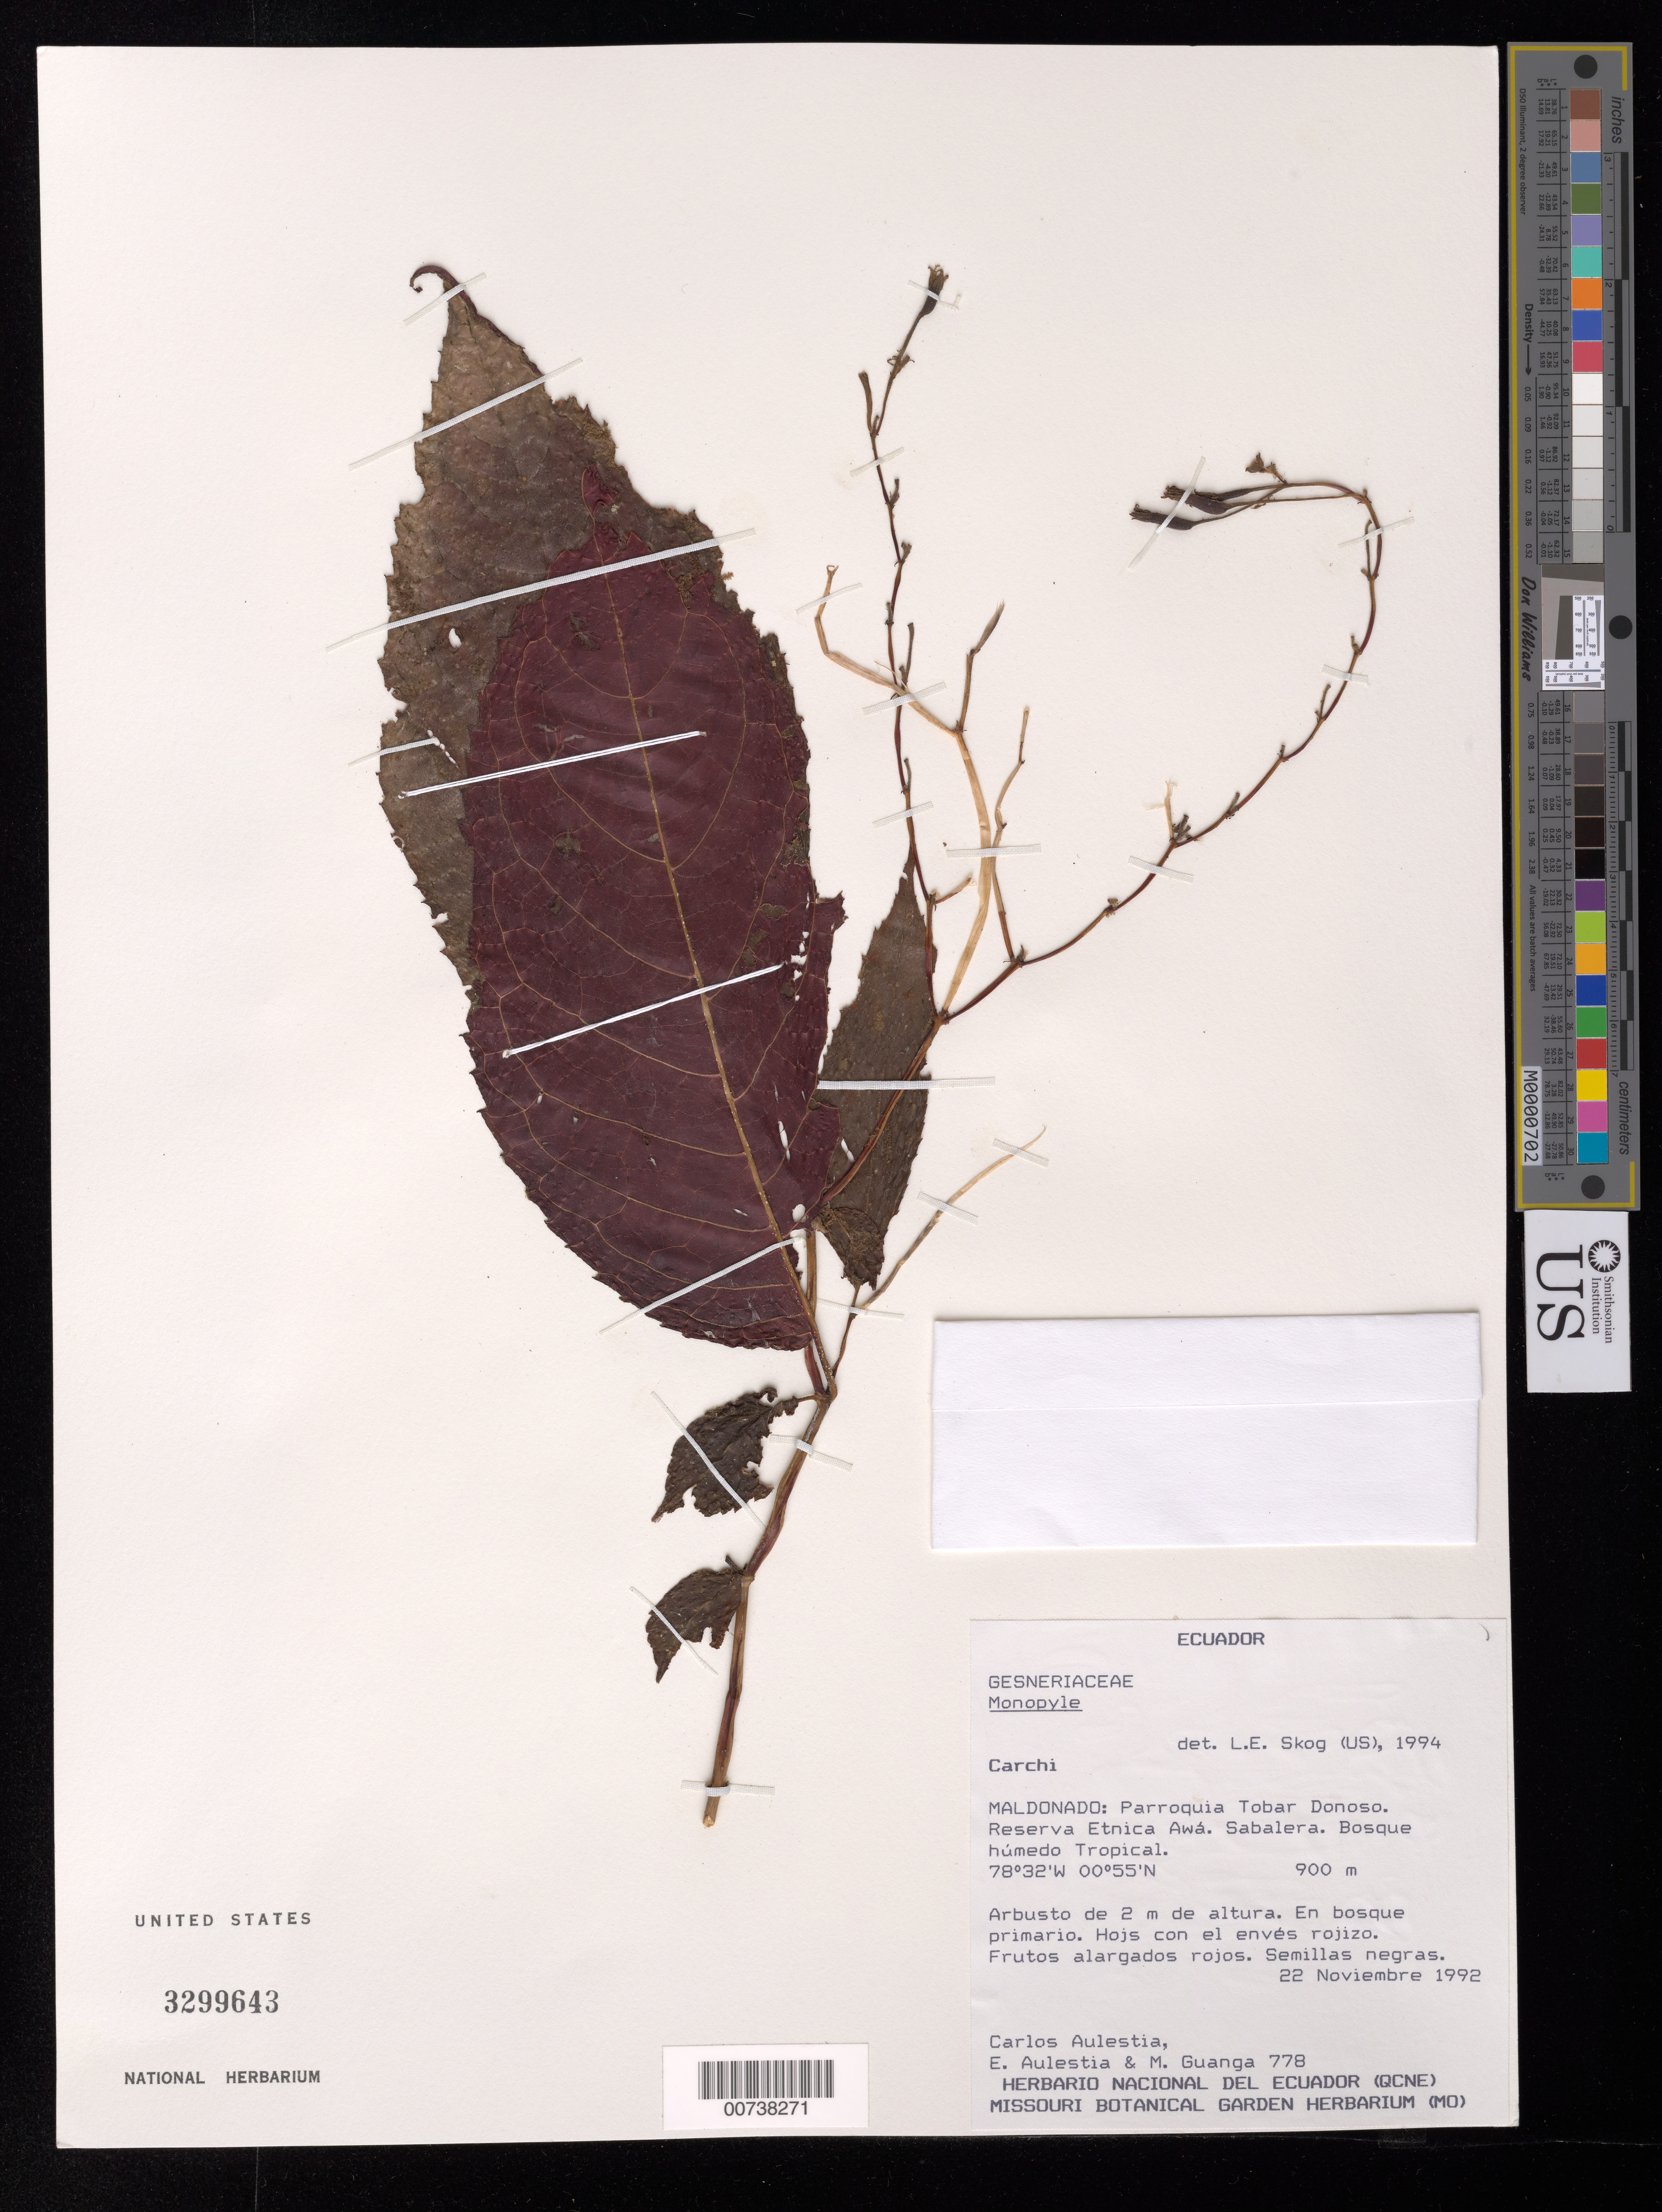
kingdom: Plantae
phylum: Tracheophyta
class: Magnoliopsida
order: Lamiales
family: Gesneriaceae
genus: Monopyle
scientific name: Monopyle chocoensis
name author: Keene & J.L. Clark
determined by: Clark, J. L., (SEL), The Marie Selby Botanical Garden (UNITED STATES)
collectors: C. Aulestia, E. Aulestia & M. Guanga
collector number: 778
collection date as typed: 22 Nov 1992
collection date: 1992-11-22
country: Ecuador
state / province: Carchi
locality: Maldonado: Parroquia Tobar Donoso. Reserva Etnica Awá. Sabalera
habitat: Bosque húmedo Tropical; en bosque primario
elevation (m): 900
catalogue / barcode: US 3299643